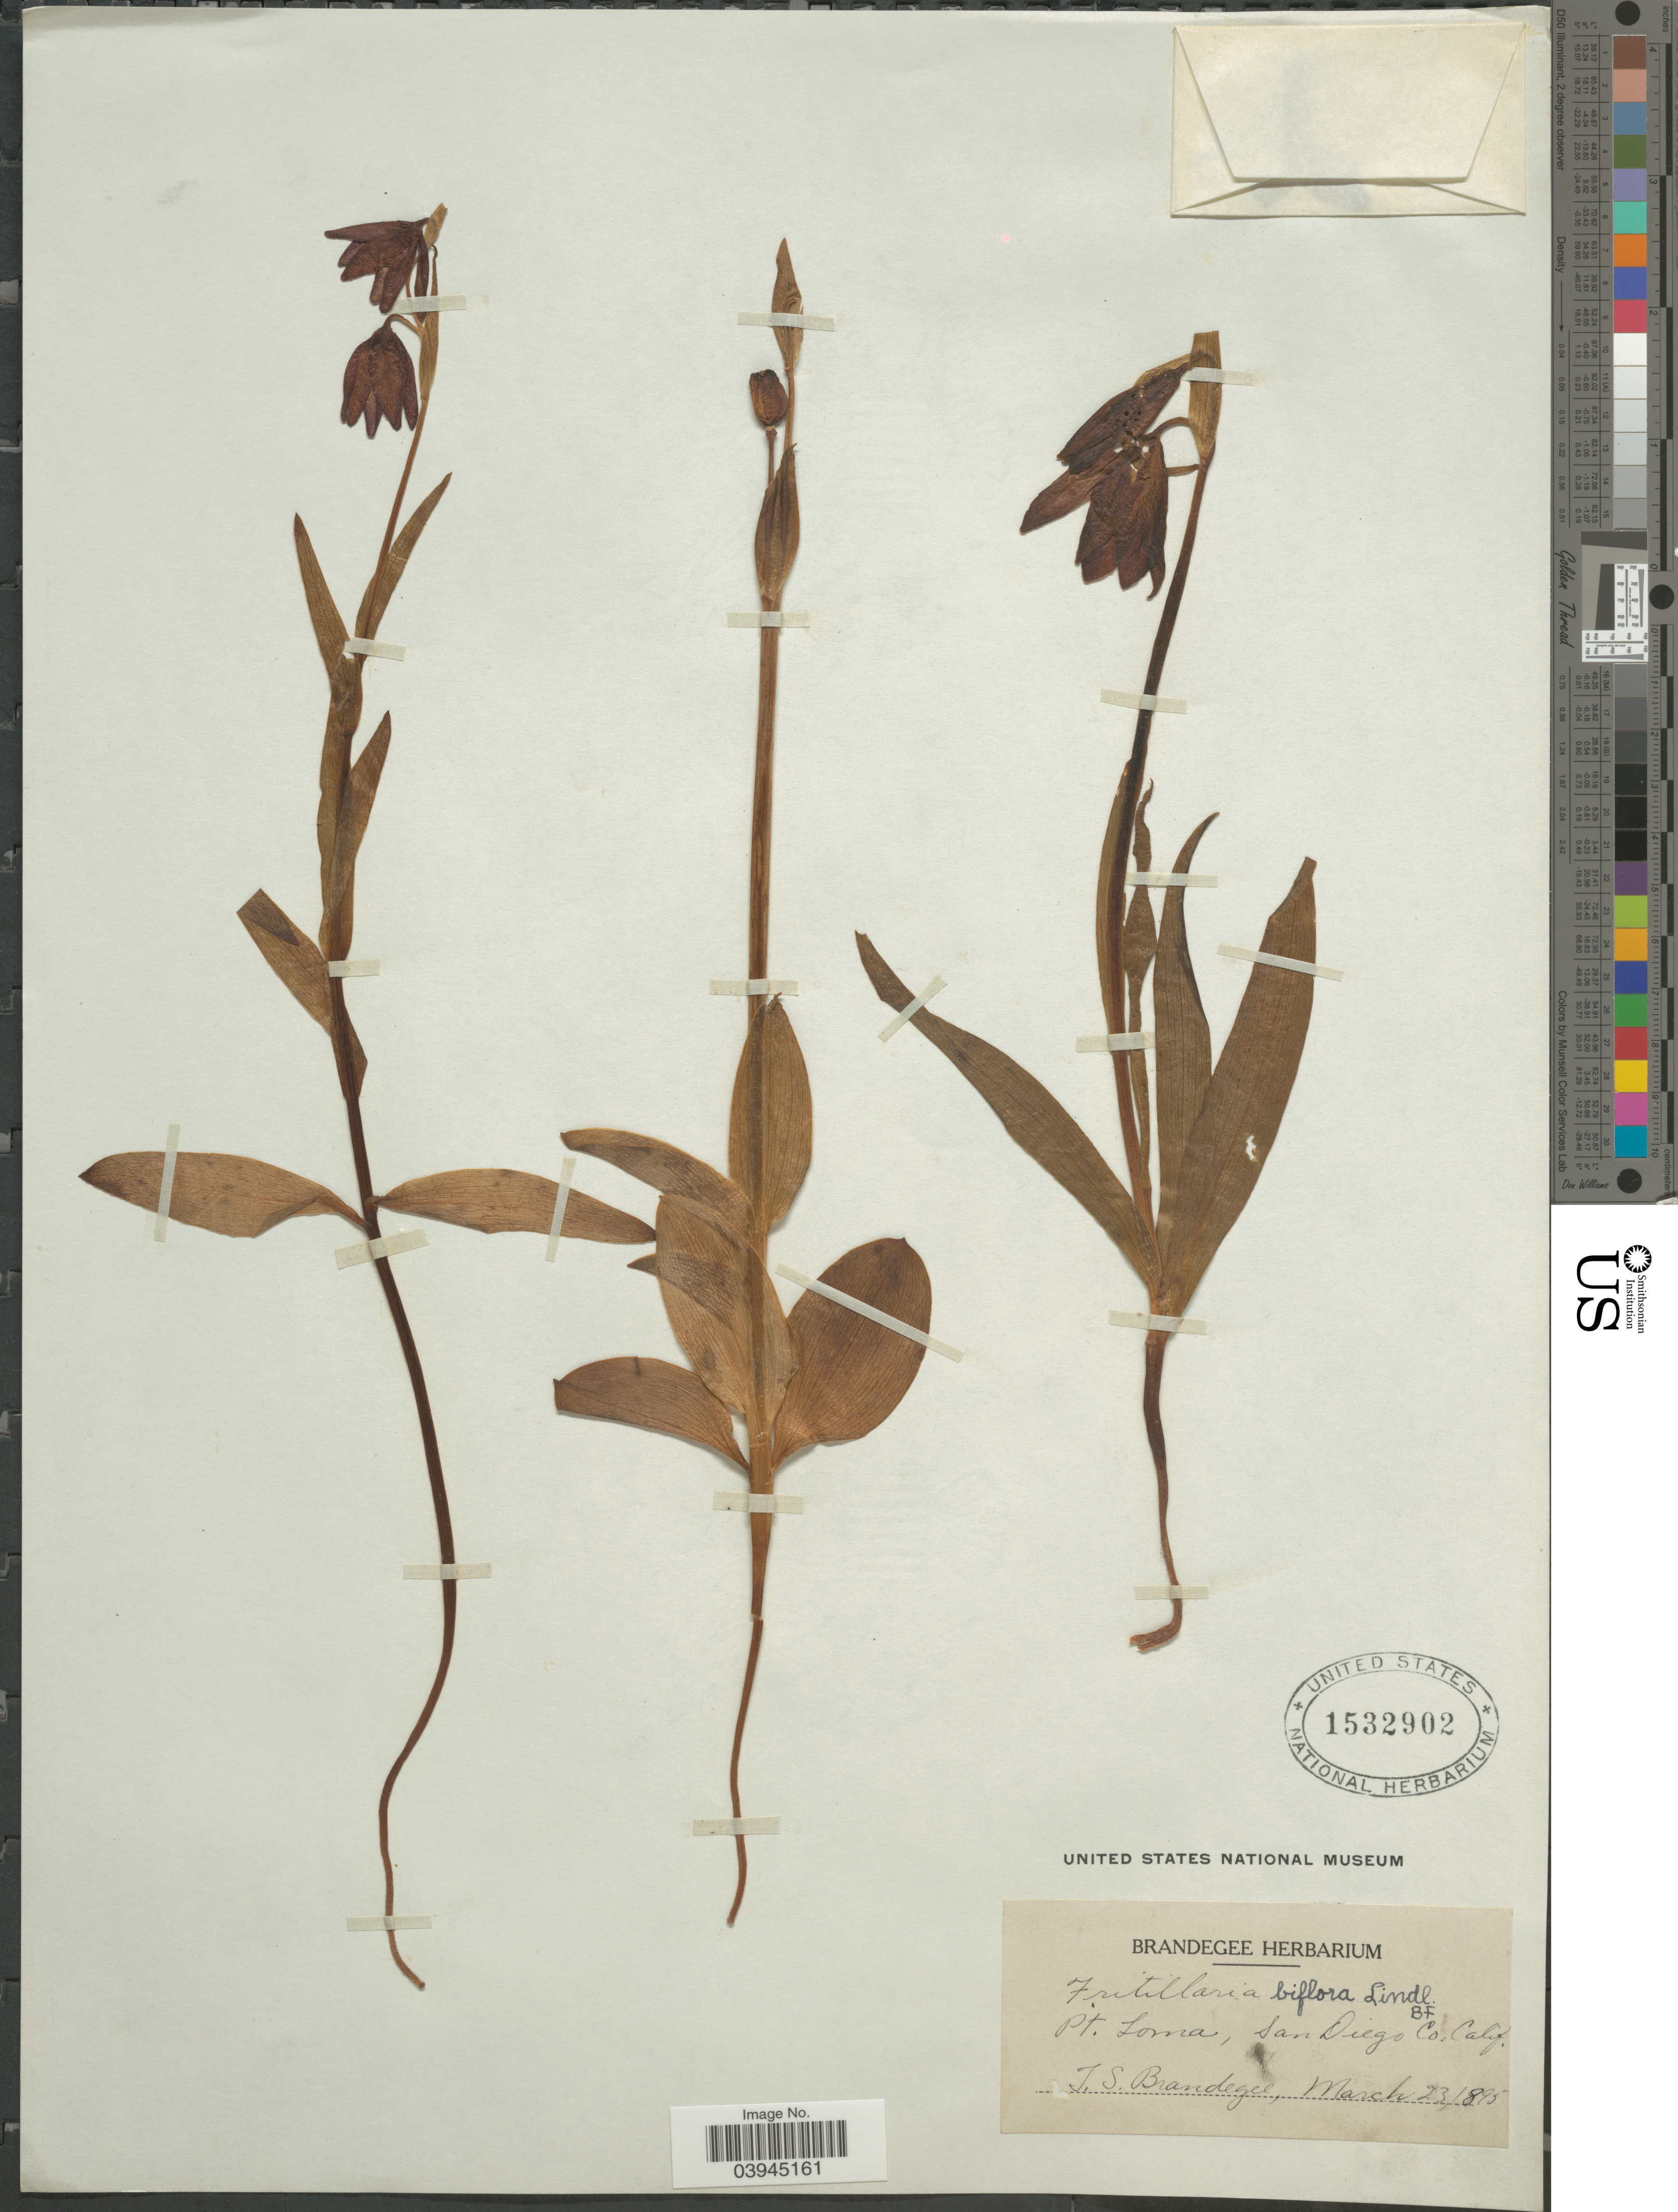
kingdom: Plantae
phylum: Tracheophyta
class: Liliopsida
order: Liliales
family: Liliaceae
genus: Fritillaria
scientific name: Fritillaria biflora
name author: Lindl.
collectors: J. S. Brandegee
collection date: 1895-03-23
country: United States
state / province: California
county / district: San Diego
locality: Pt. Loma, San Diego Co.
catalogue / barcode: US 1532902